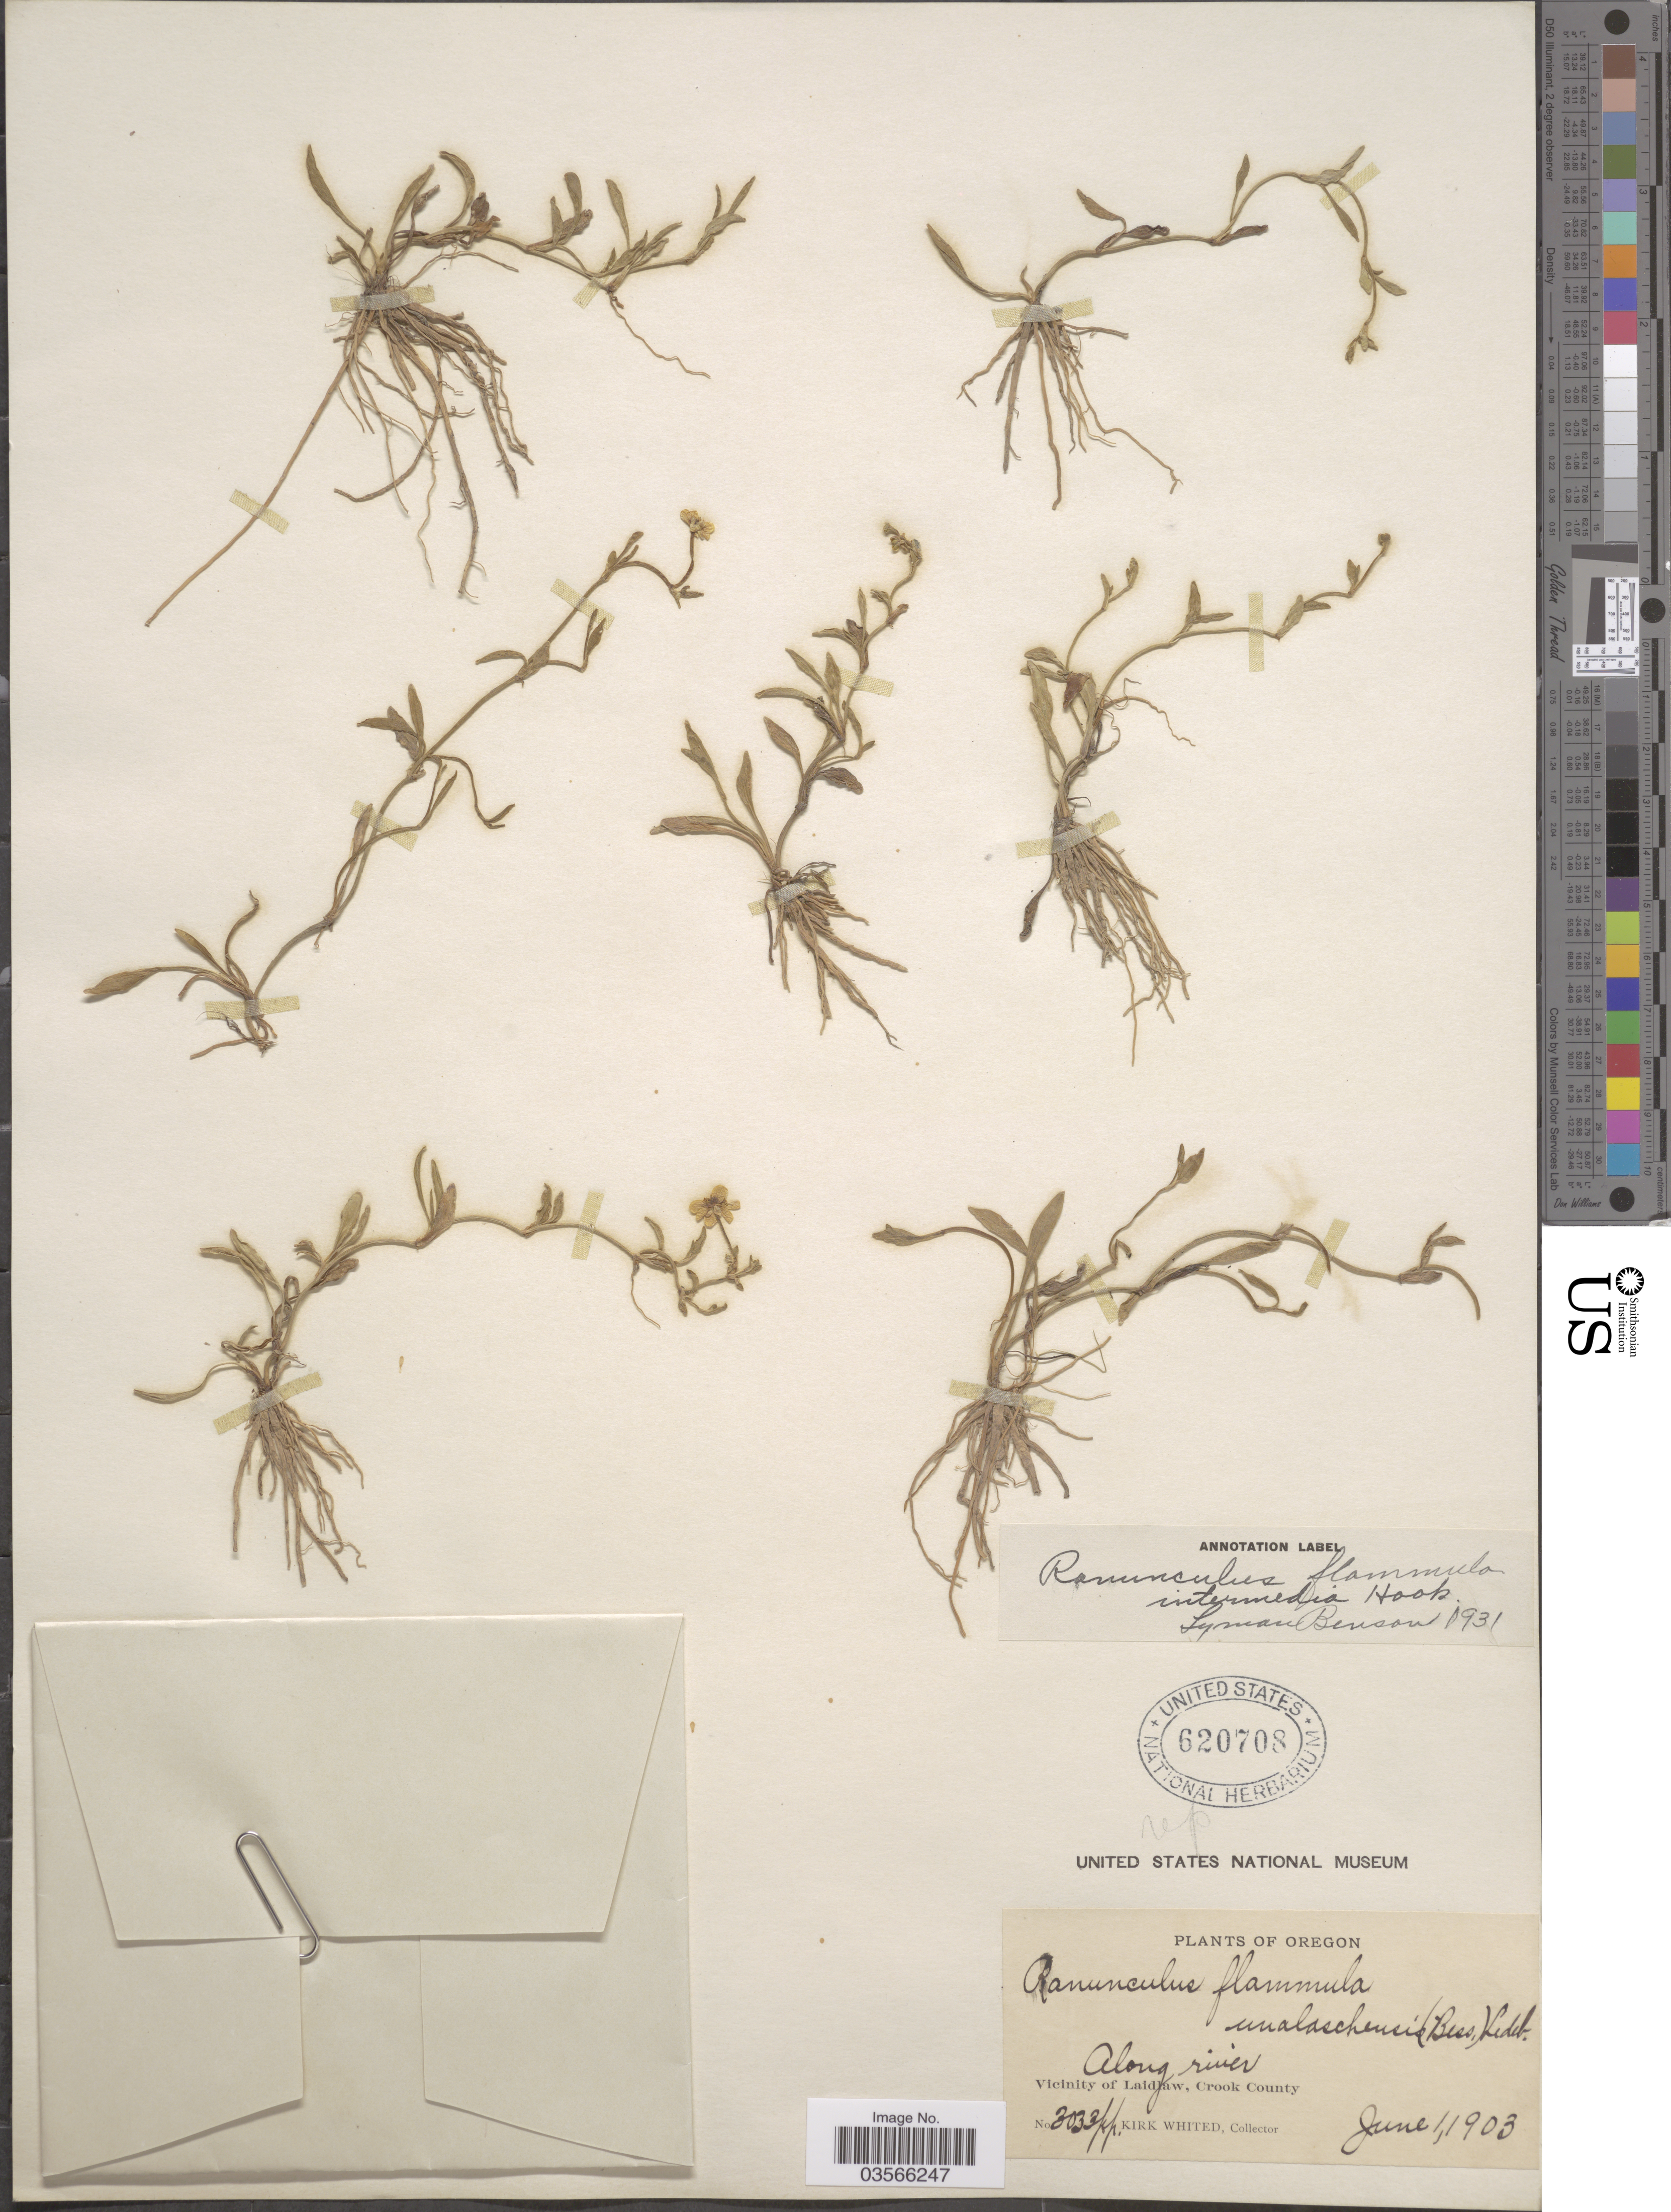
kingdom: Plantae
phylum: Tracheophyta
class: Magnoliopsida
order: Ranunculales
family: Ranunculaceae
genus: Ranunculus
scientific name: Ranunculus flammula var. ovalis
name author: (J.M. Bigelow) L.D. Benson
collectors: K. Whited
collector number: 3033pp*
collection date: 1903-06-01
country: United States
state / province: Oregon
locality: Along river, Vicinity of Laidlaw, Crook County.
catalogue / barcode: US 620708